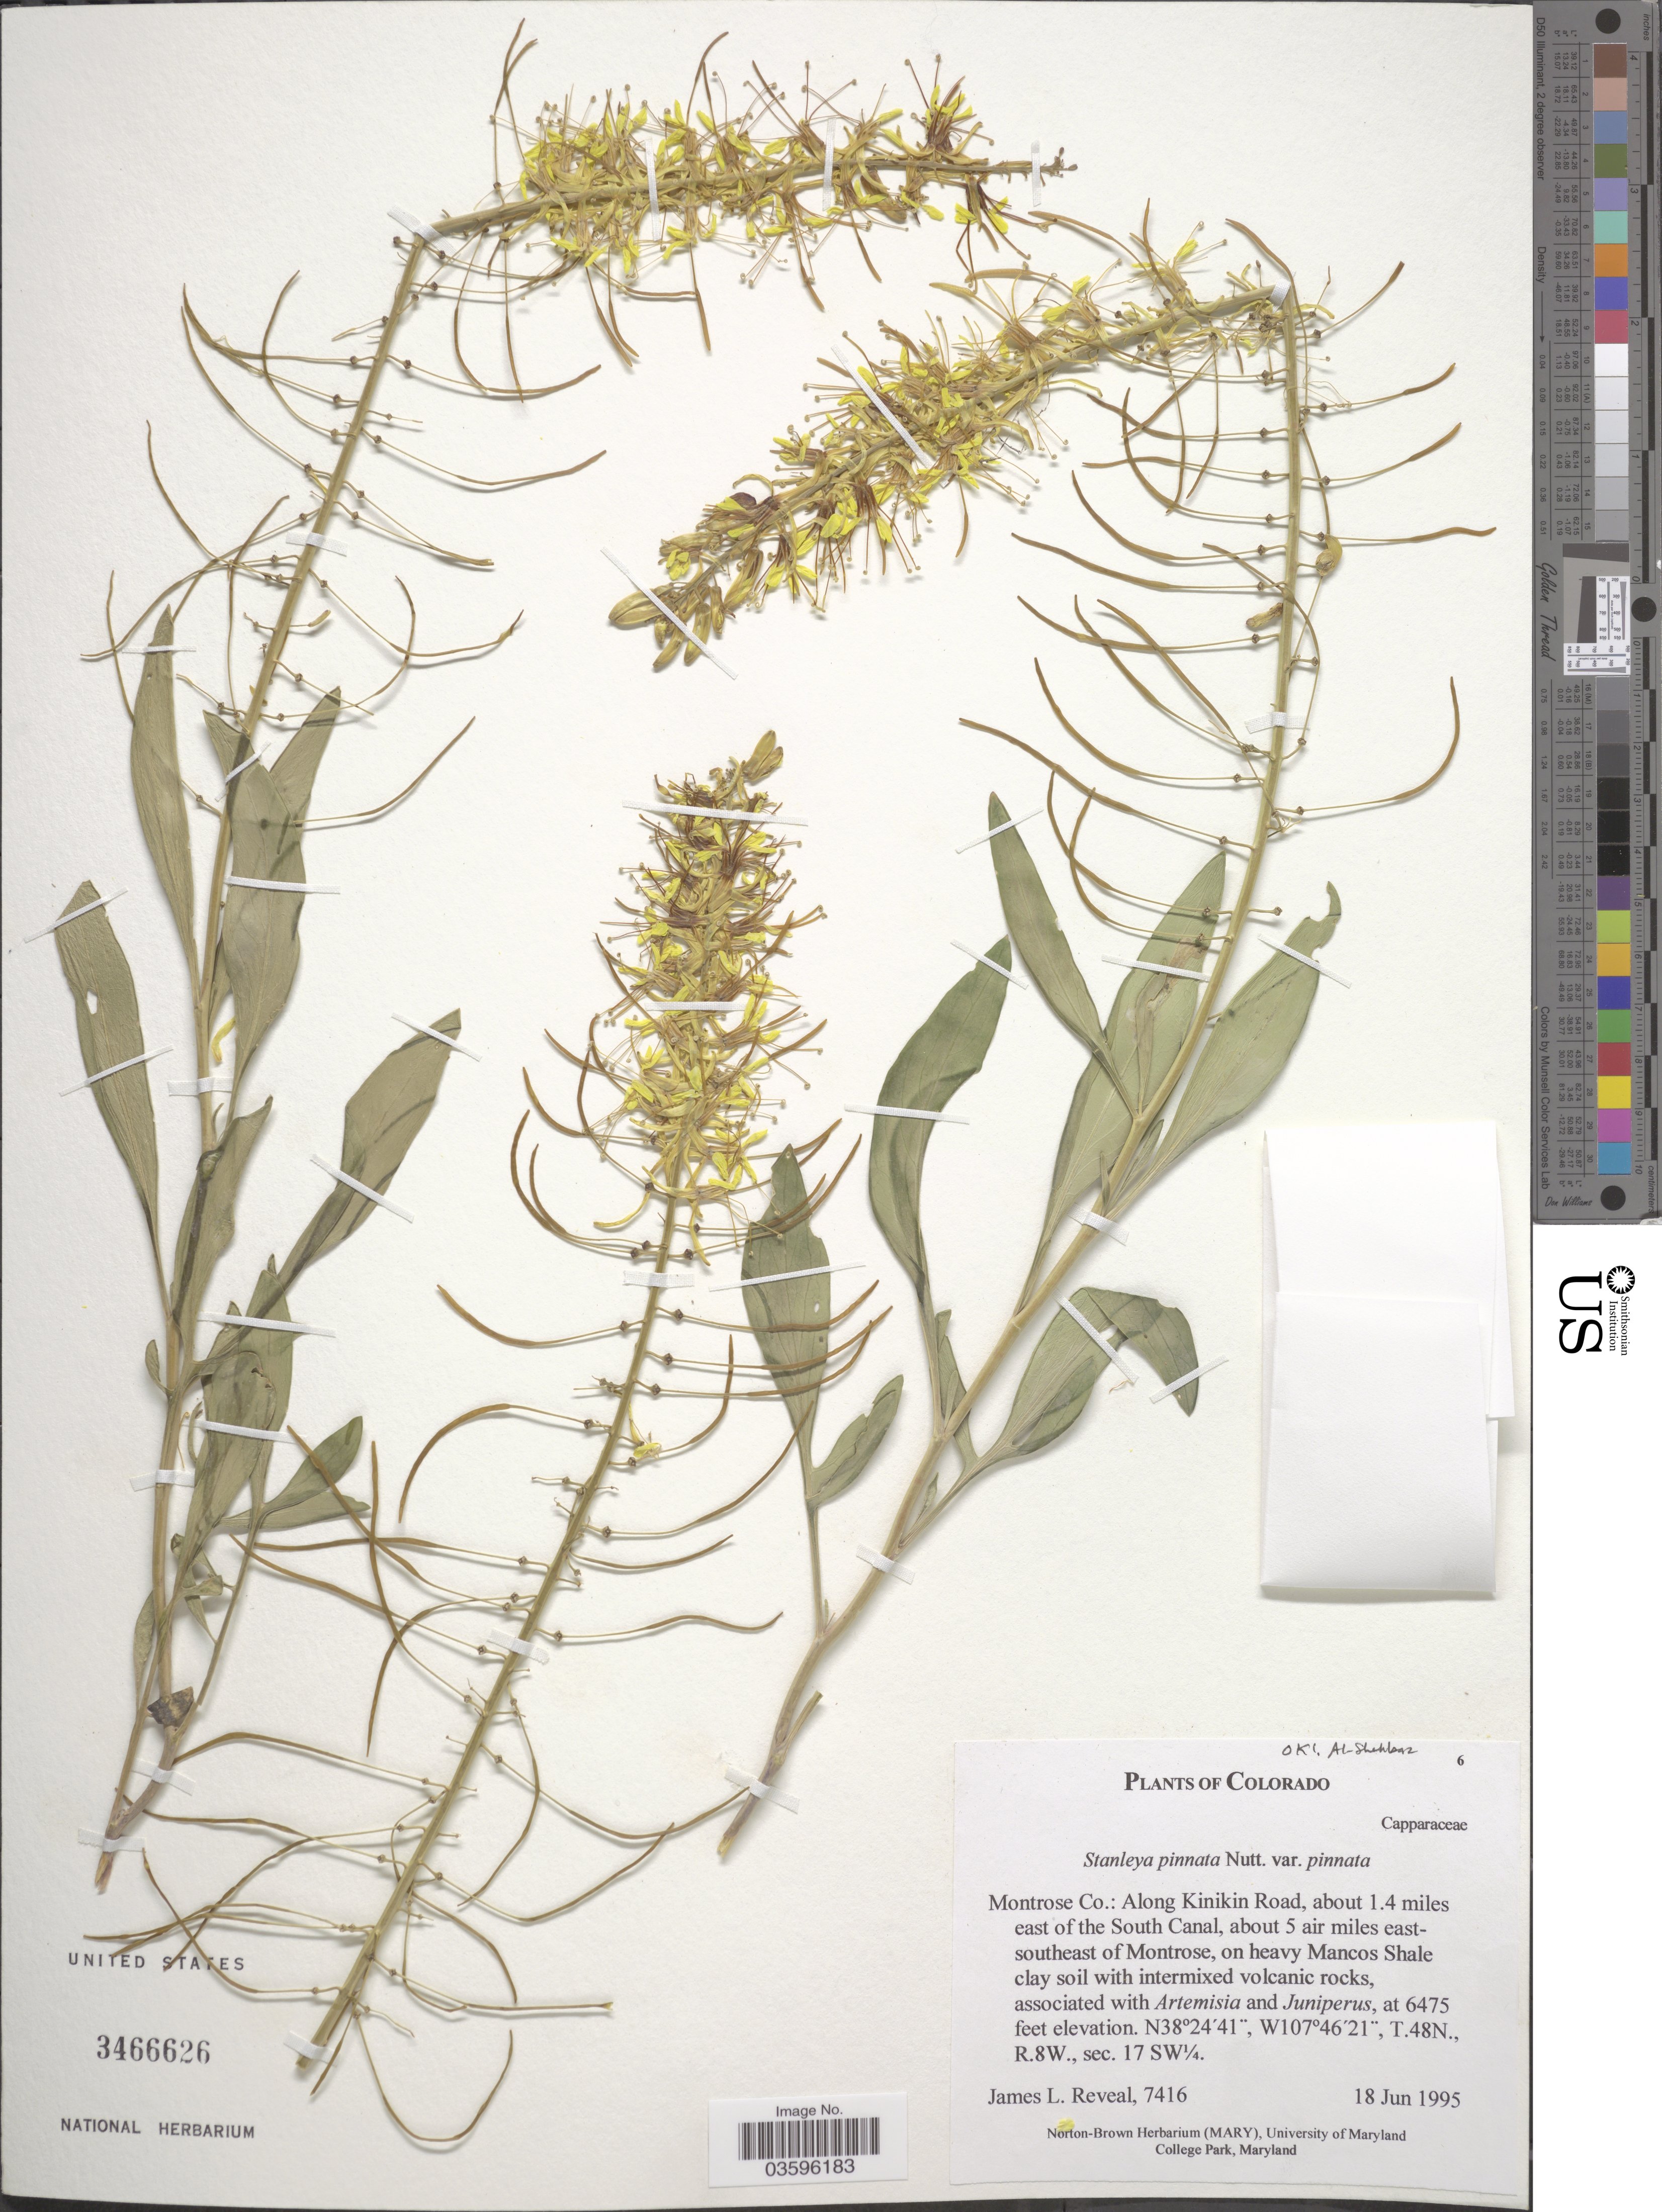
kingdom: Plantae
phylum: Tracheophyta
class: Magnoliopsida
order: Brassicales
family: Brassicaceae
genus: Stanleya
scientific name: Stanleya pinnata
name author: (Pursh) Britton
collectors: J. L. Reveal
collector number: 7416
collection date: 1995-06-18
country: United States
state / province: Colorado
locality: Montrose Co.: Along Kinikin Road, about 1.4 miles east of the South Canal, about 5 air miles east-southeast of Montrose, on heavy Mancos Shale clay soil with intermixed volcanic rocks, associated with Artemisia and Juniperus. T.48N., R.8W., sec. 17 SW¼.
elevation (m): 1974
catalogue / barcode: US 3466626